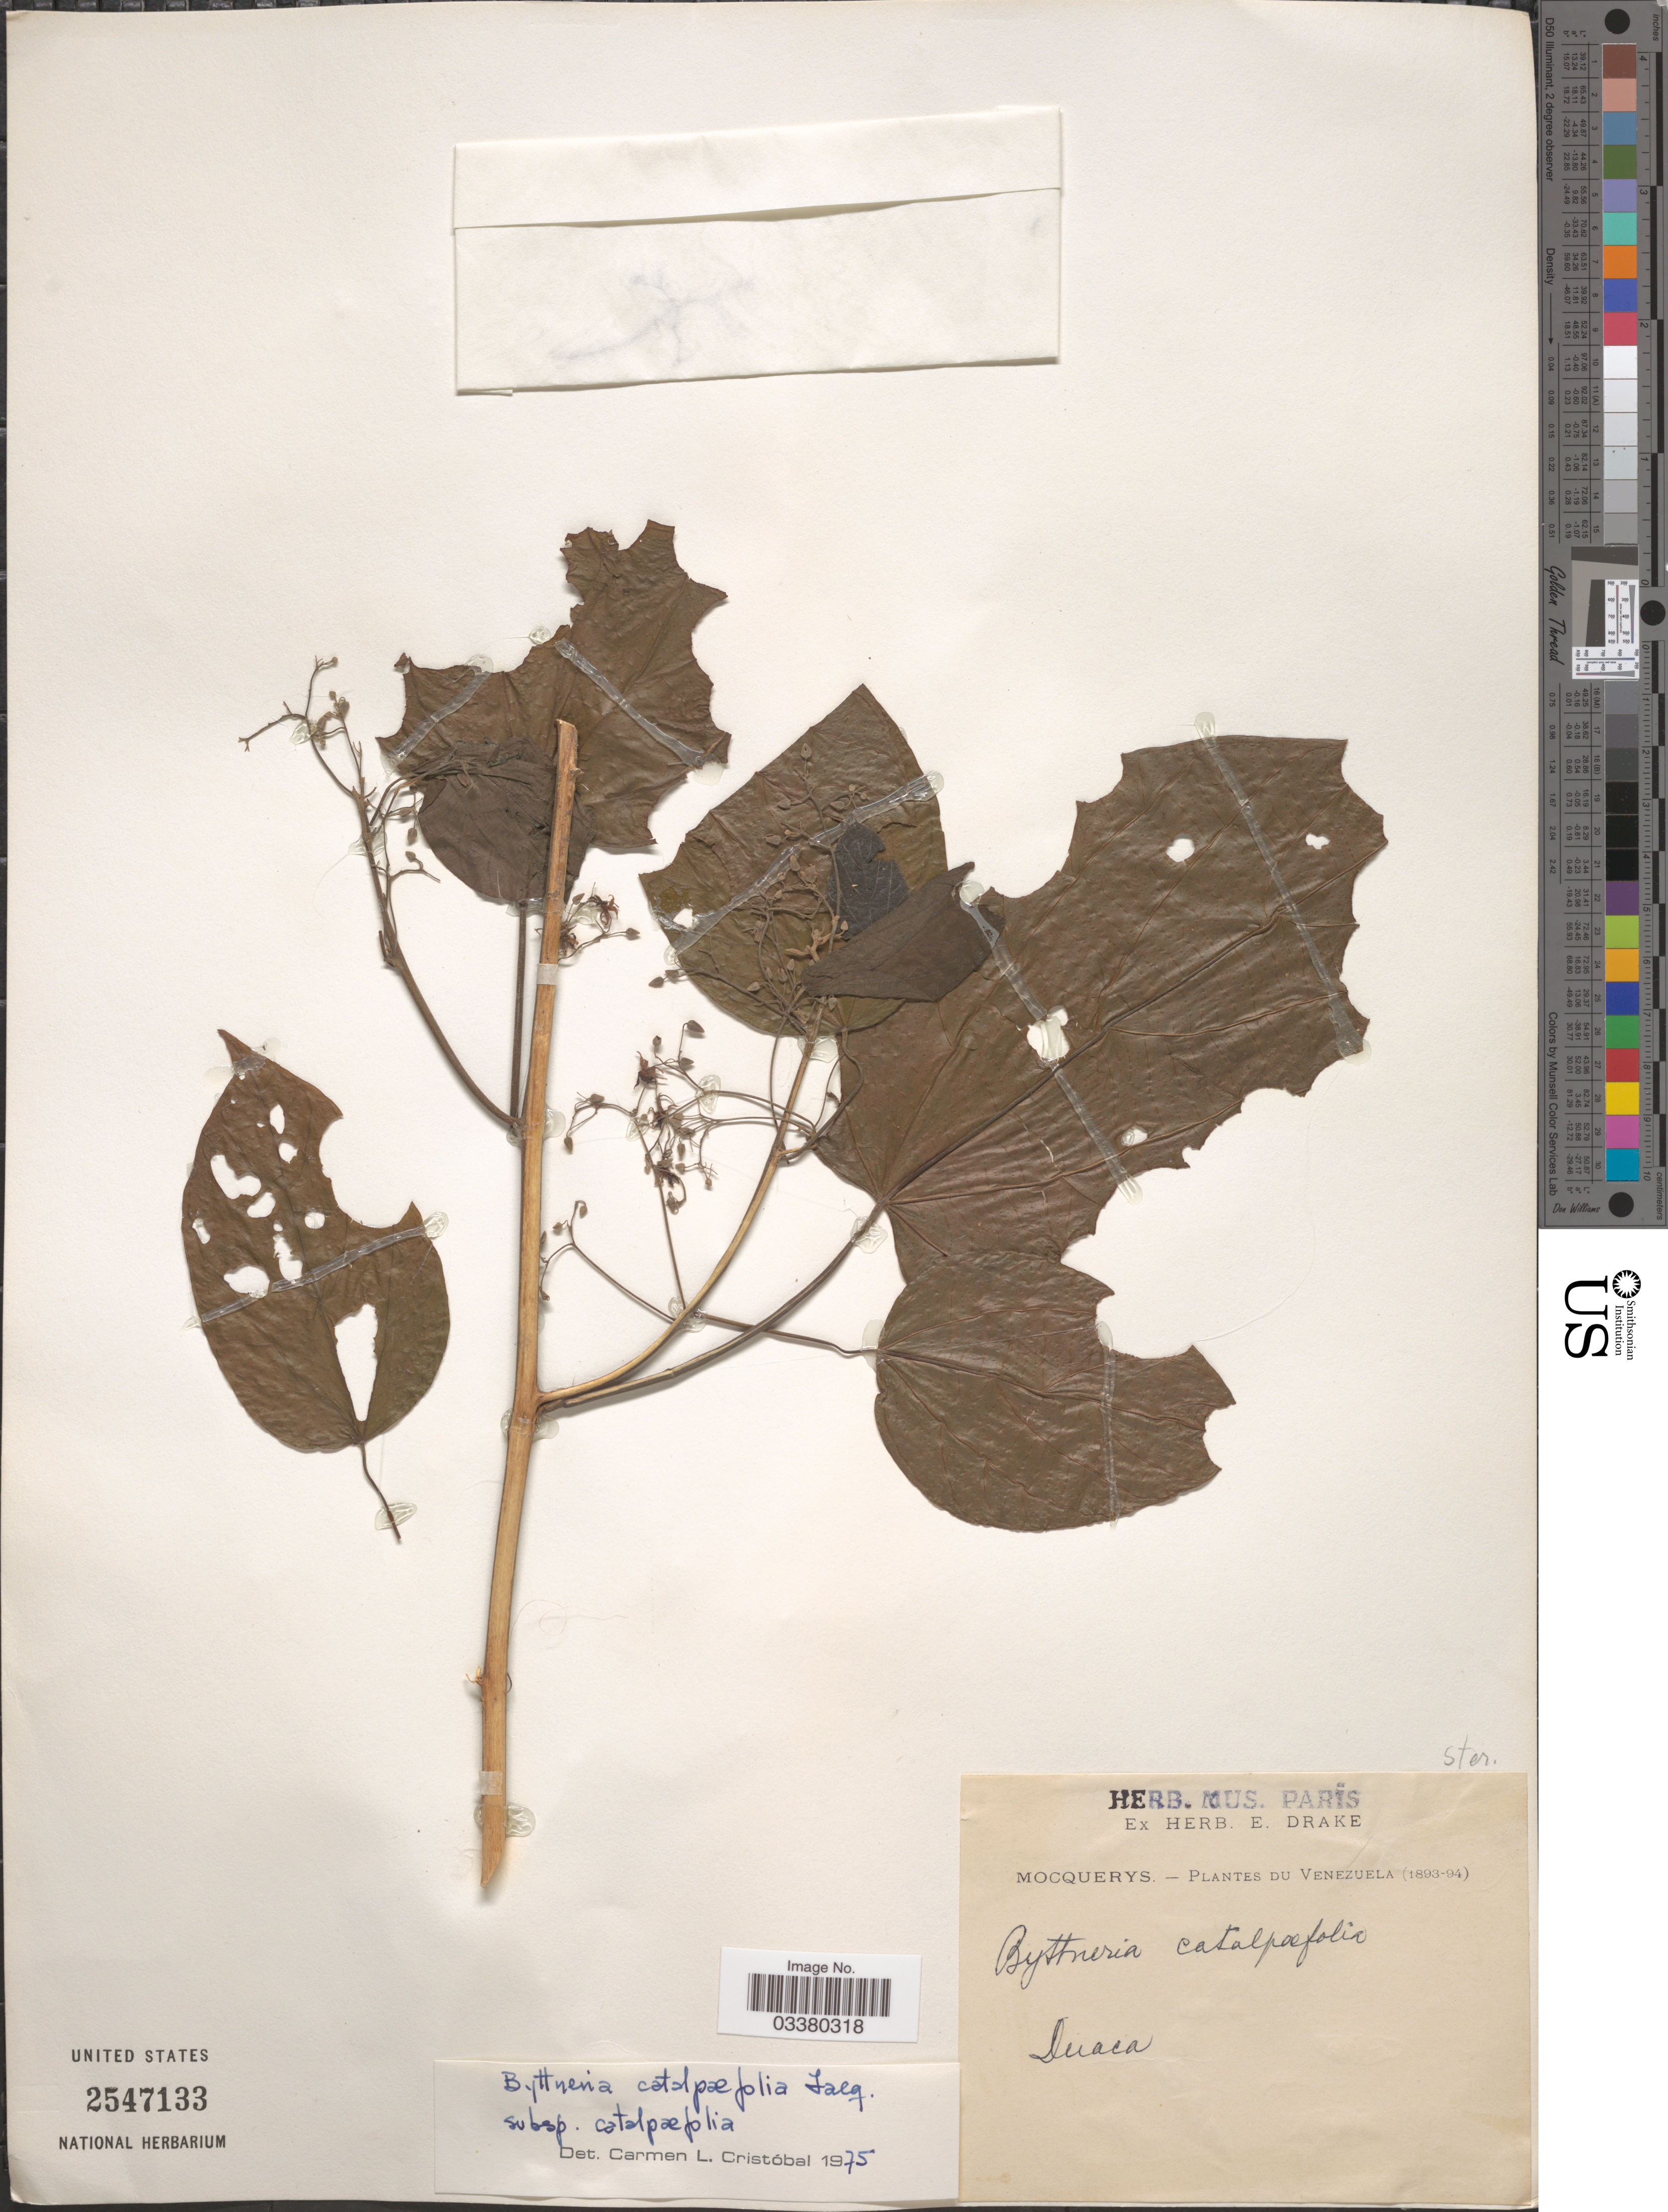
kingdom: Plantae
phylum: Tracheophyta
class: Magnoliopsida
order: Malvales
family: Malvaceae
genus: Byttneria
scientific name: Byttneria catalpifolia subsp. catalpifolia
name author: Jacq.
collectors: A. Mocquerys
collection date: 1893/1894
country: Venezuela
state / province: Lara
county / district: Crespo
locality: Duaca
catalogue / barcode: US 2547133